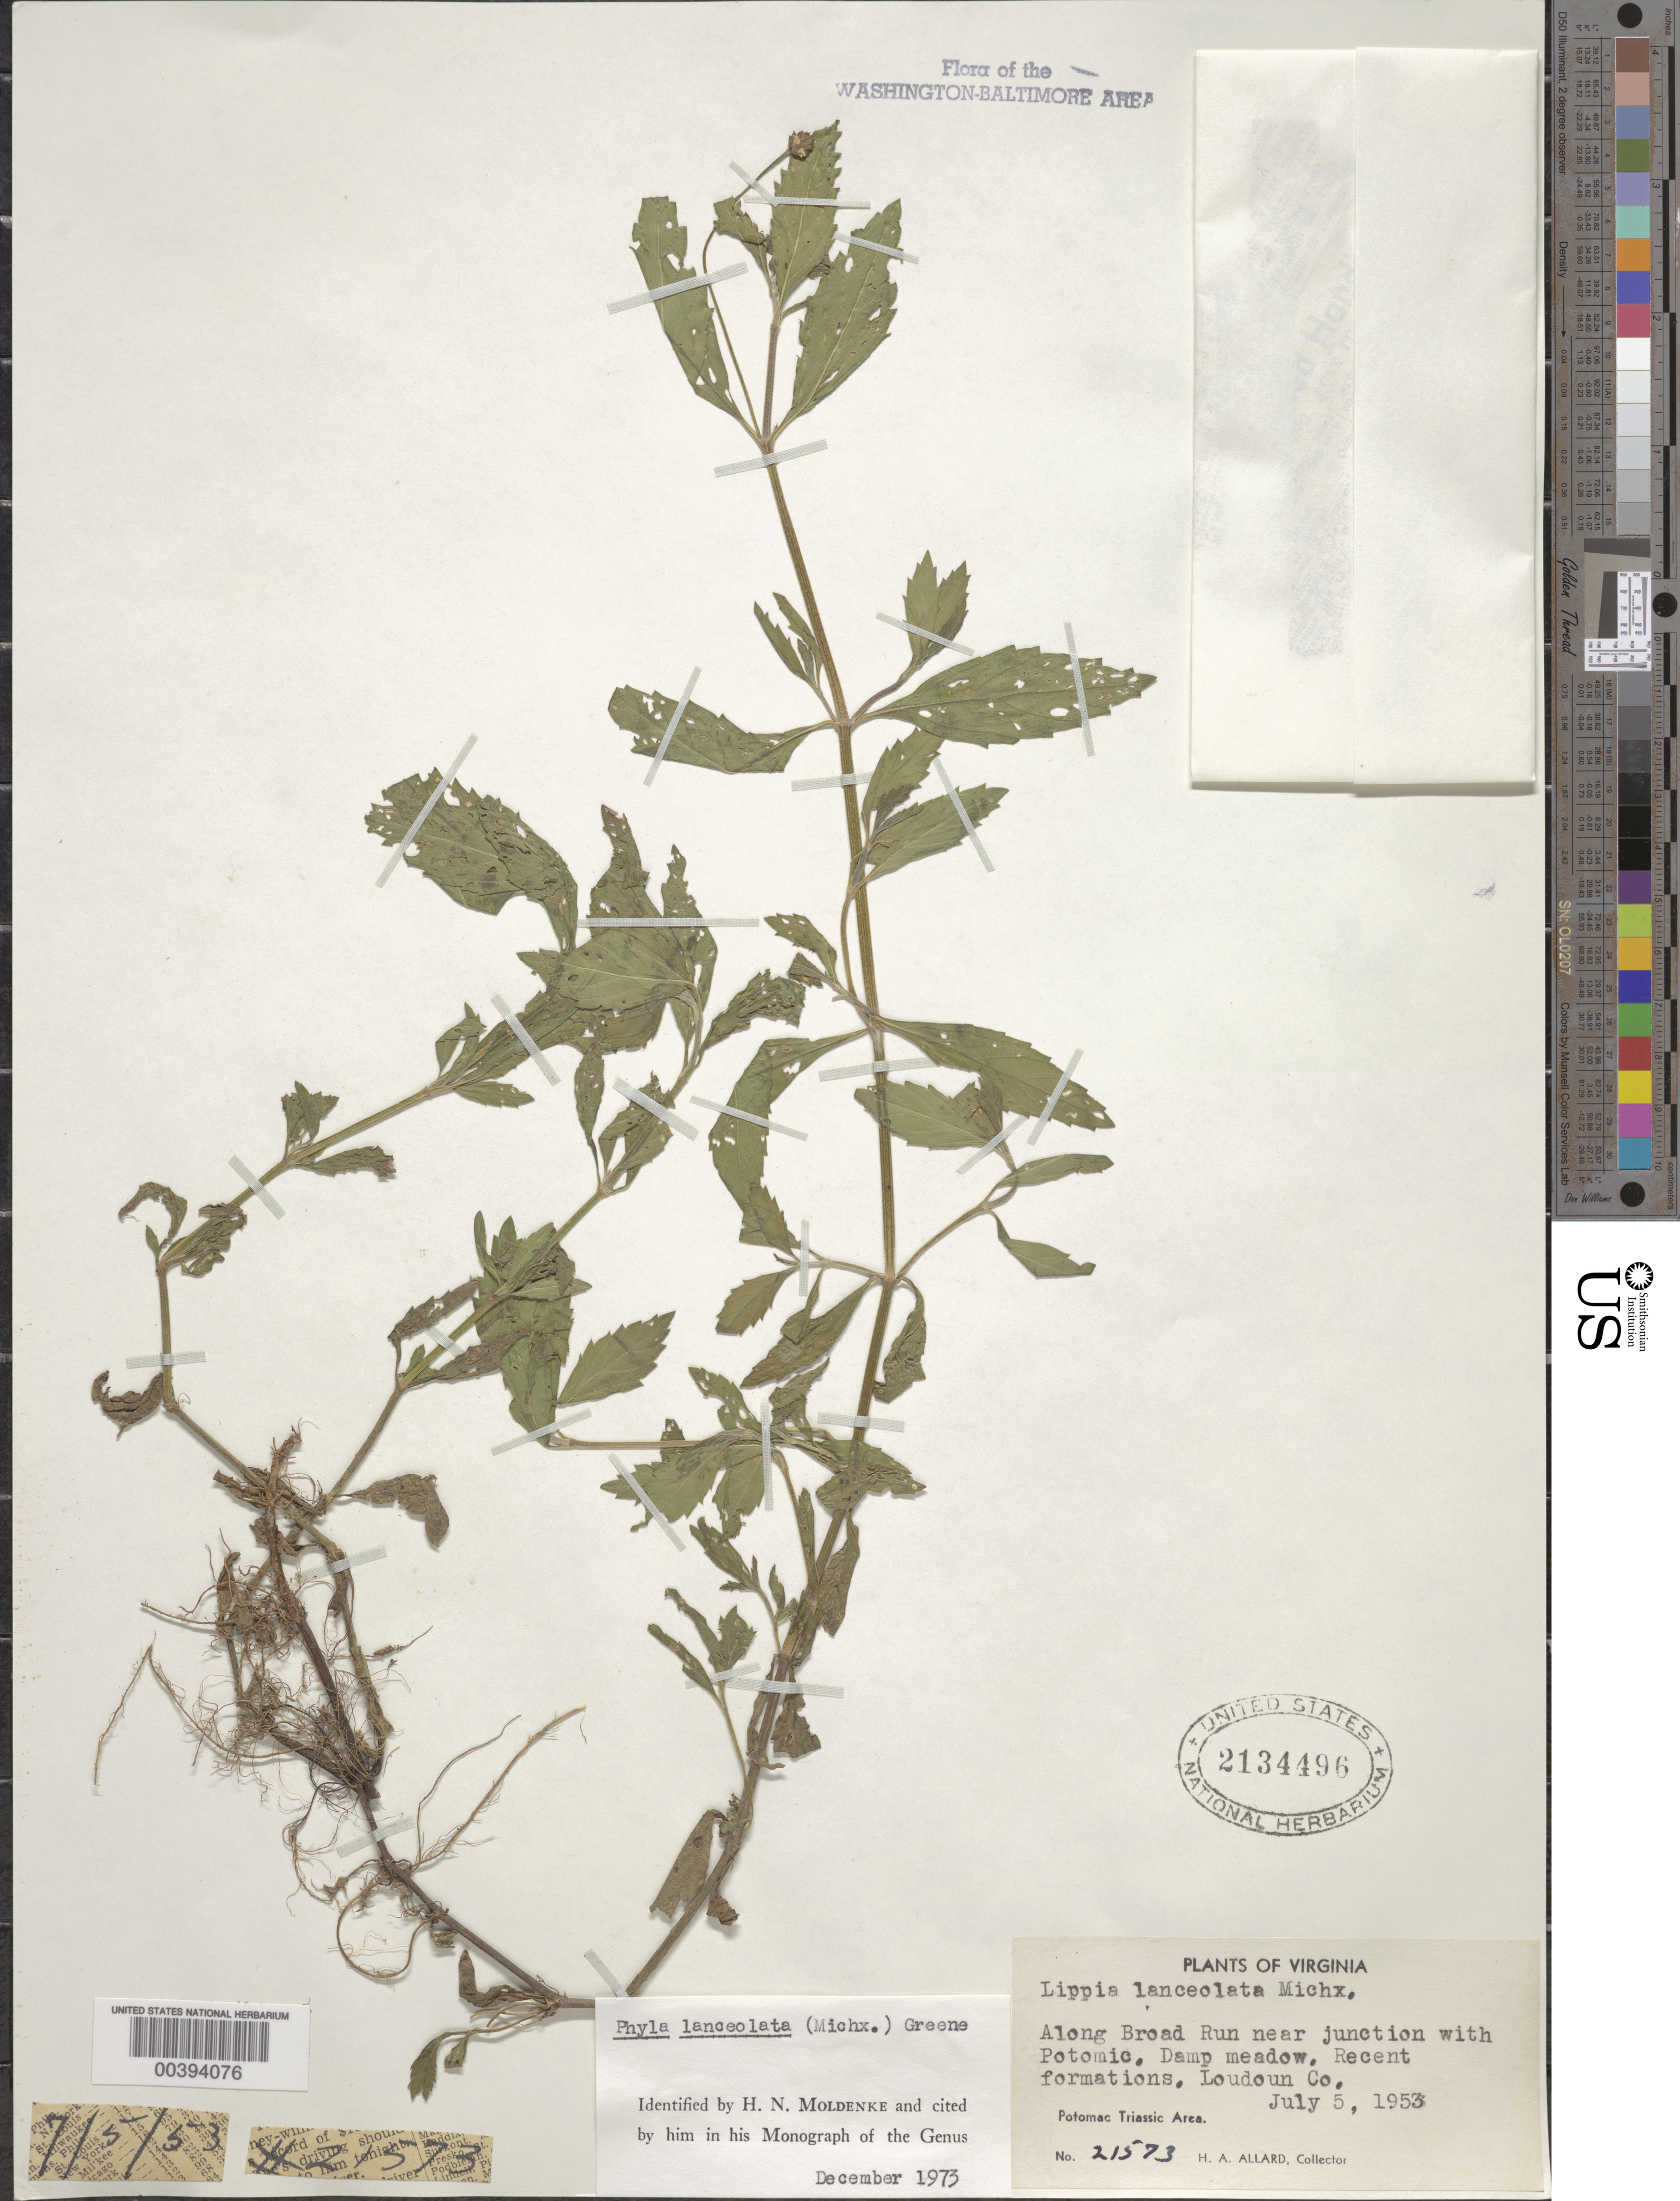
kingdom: Plantae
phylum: Tracheophyta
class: Magnoliopsida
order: Lamiales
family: Verbenaceae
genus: Phyla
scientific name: Phyla lanceolata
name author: (Michx.) Greene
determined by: Moldenke, H. N.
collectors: H. A. Allard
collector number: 21573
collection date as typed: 05 Jul 1953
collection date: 1953-07-05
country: United States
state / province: Virginia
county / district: Loudoun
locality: Broad Run near junction with the Potomac River C. and O. Canal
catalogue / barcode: US 2134496